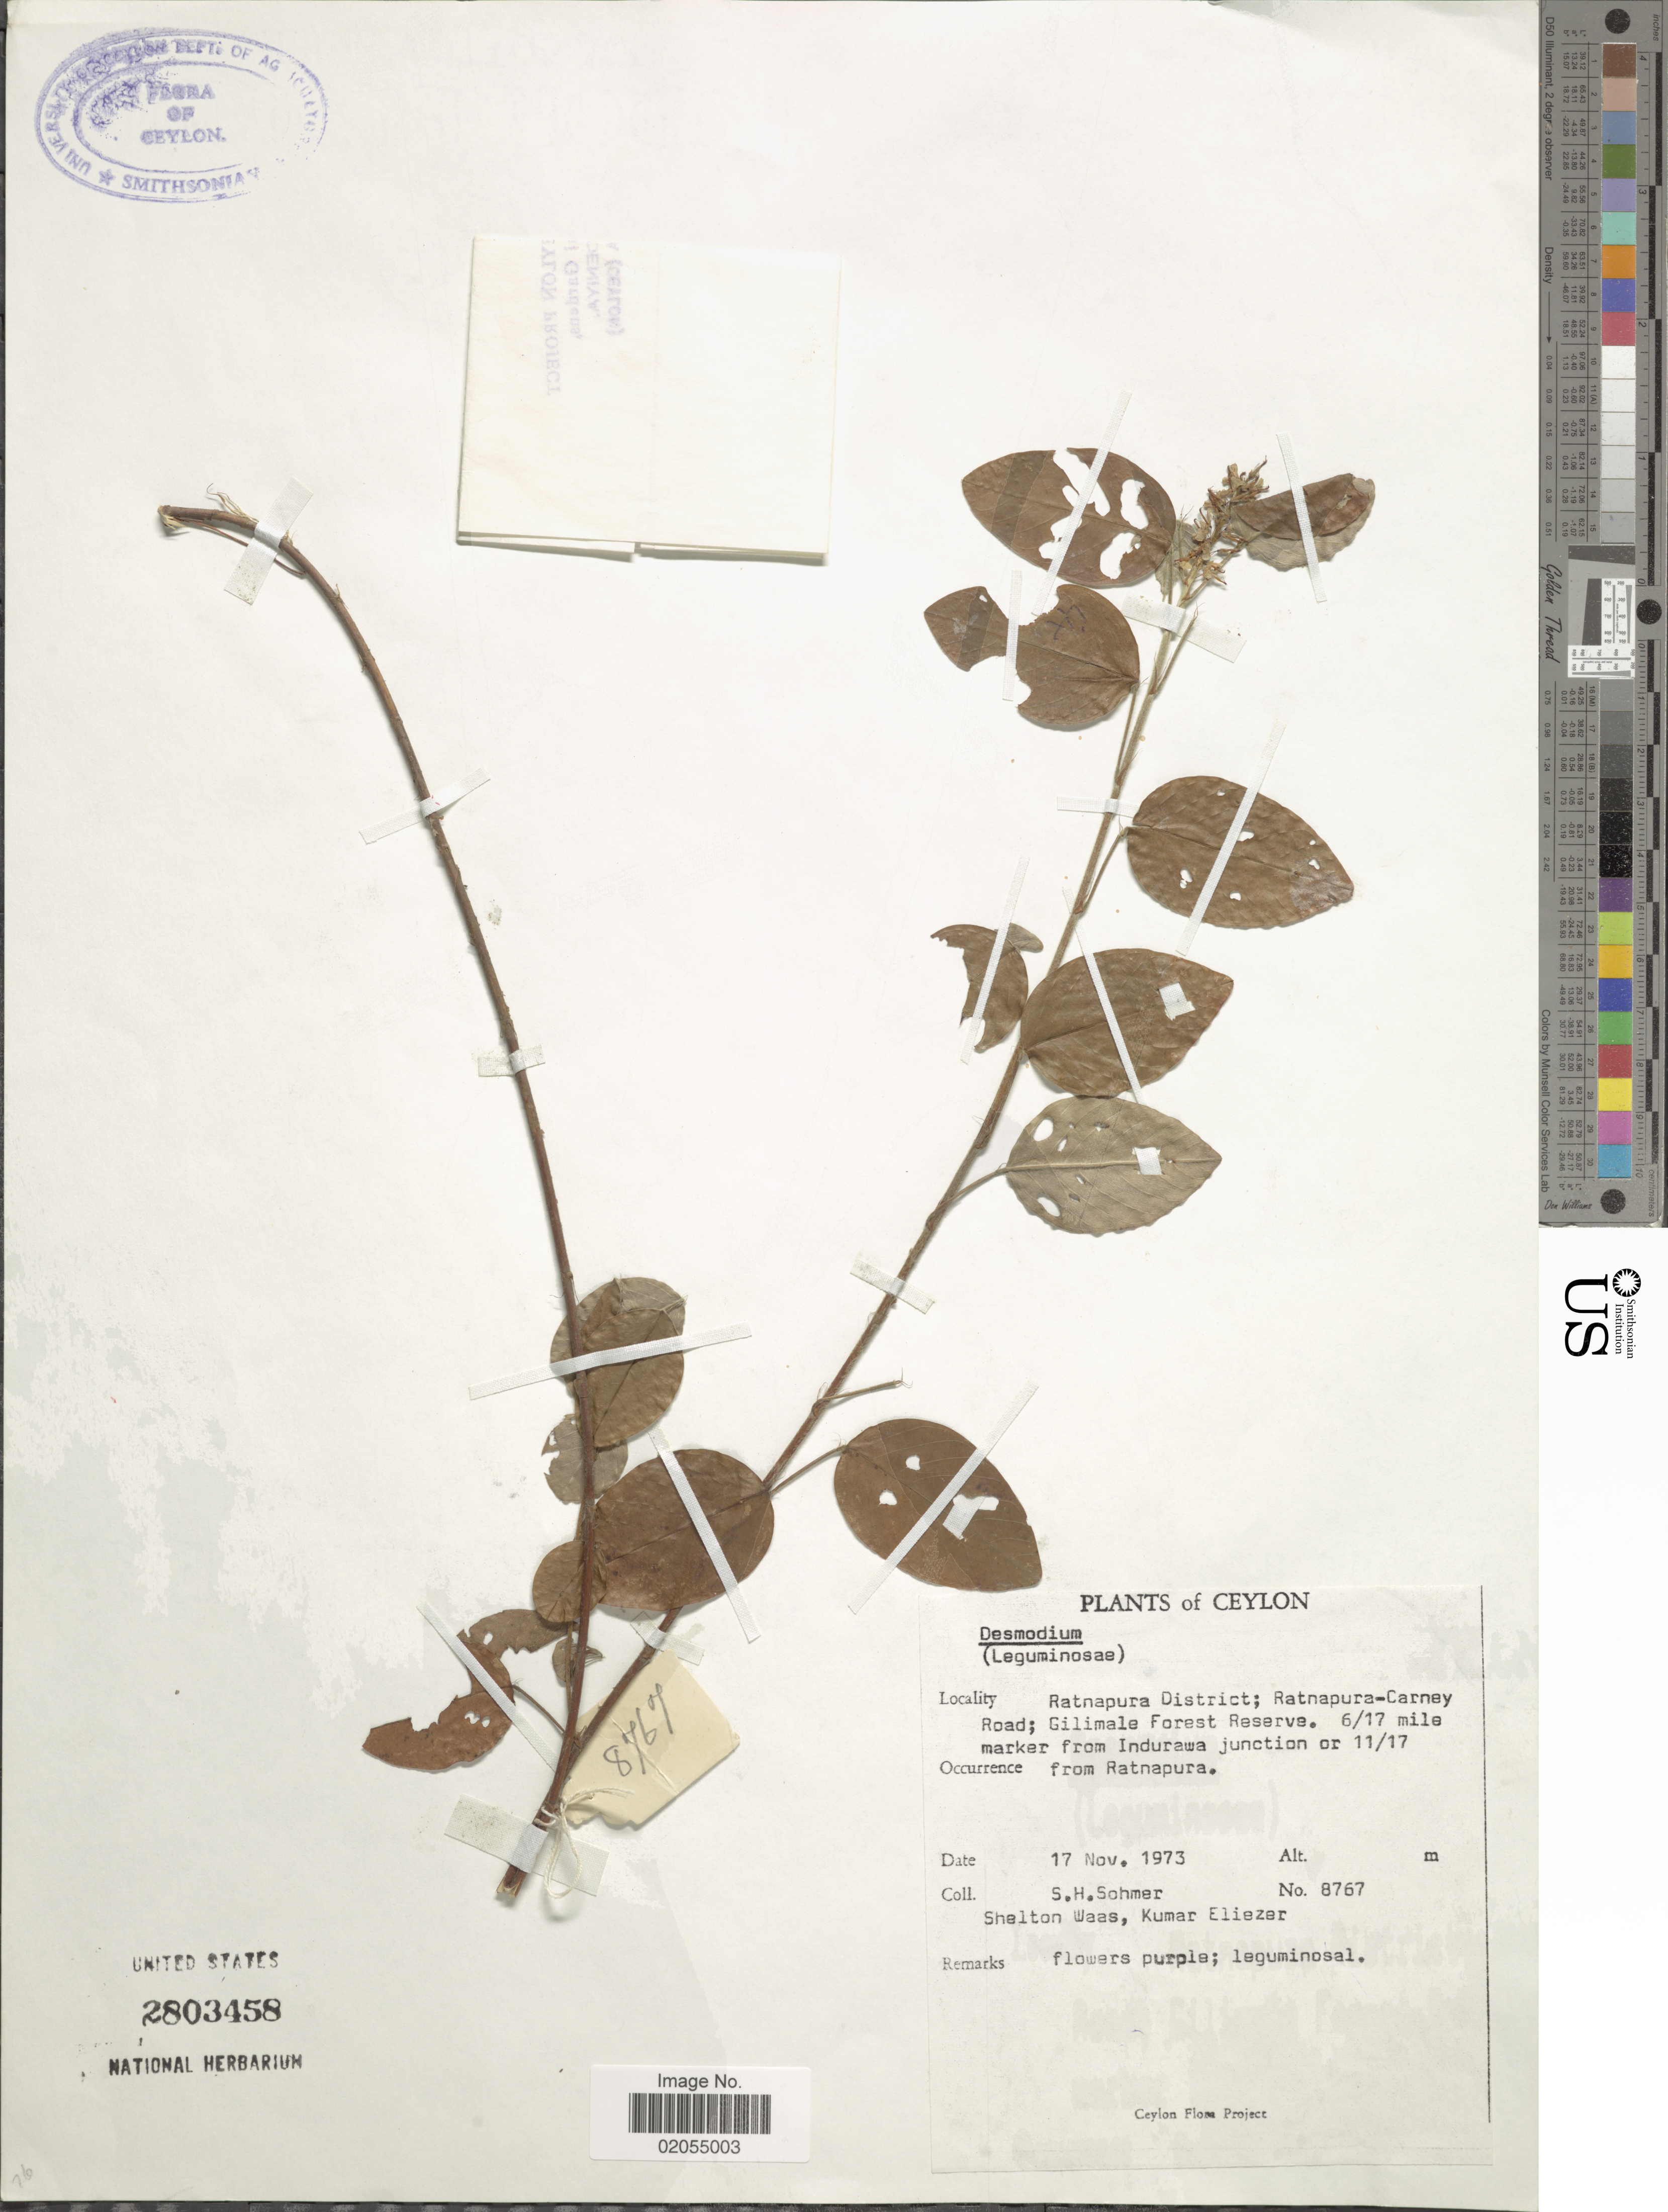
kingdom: Plantae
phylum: Tracheophyta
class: Magnoliopsida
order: Fabales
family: Fabaceae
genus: Desmodium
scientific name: Desmodium sp.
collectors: S. H. Sohmer, S. Waas & K. Eliezer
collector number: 8767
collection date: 1973-11-17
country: Sri Lanka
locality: Ceylon. Ratnapura District; Ratnapura-Carney Road; Gilimale Forest Reserve. 6/17 mile marker from Indurawa junction or 11/17 from Ratnapura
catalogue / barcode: US 2803458